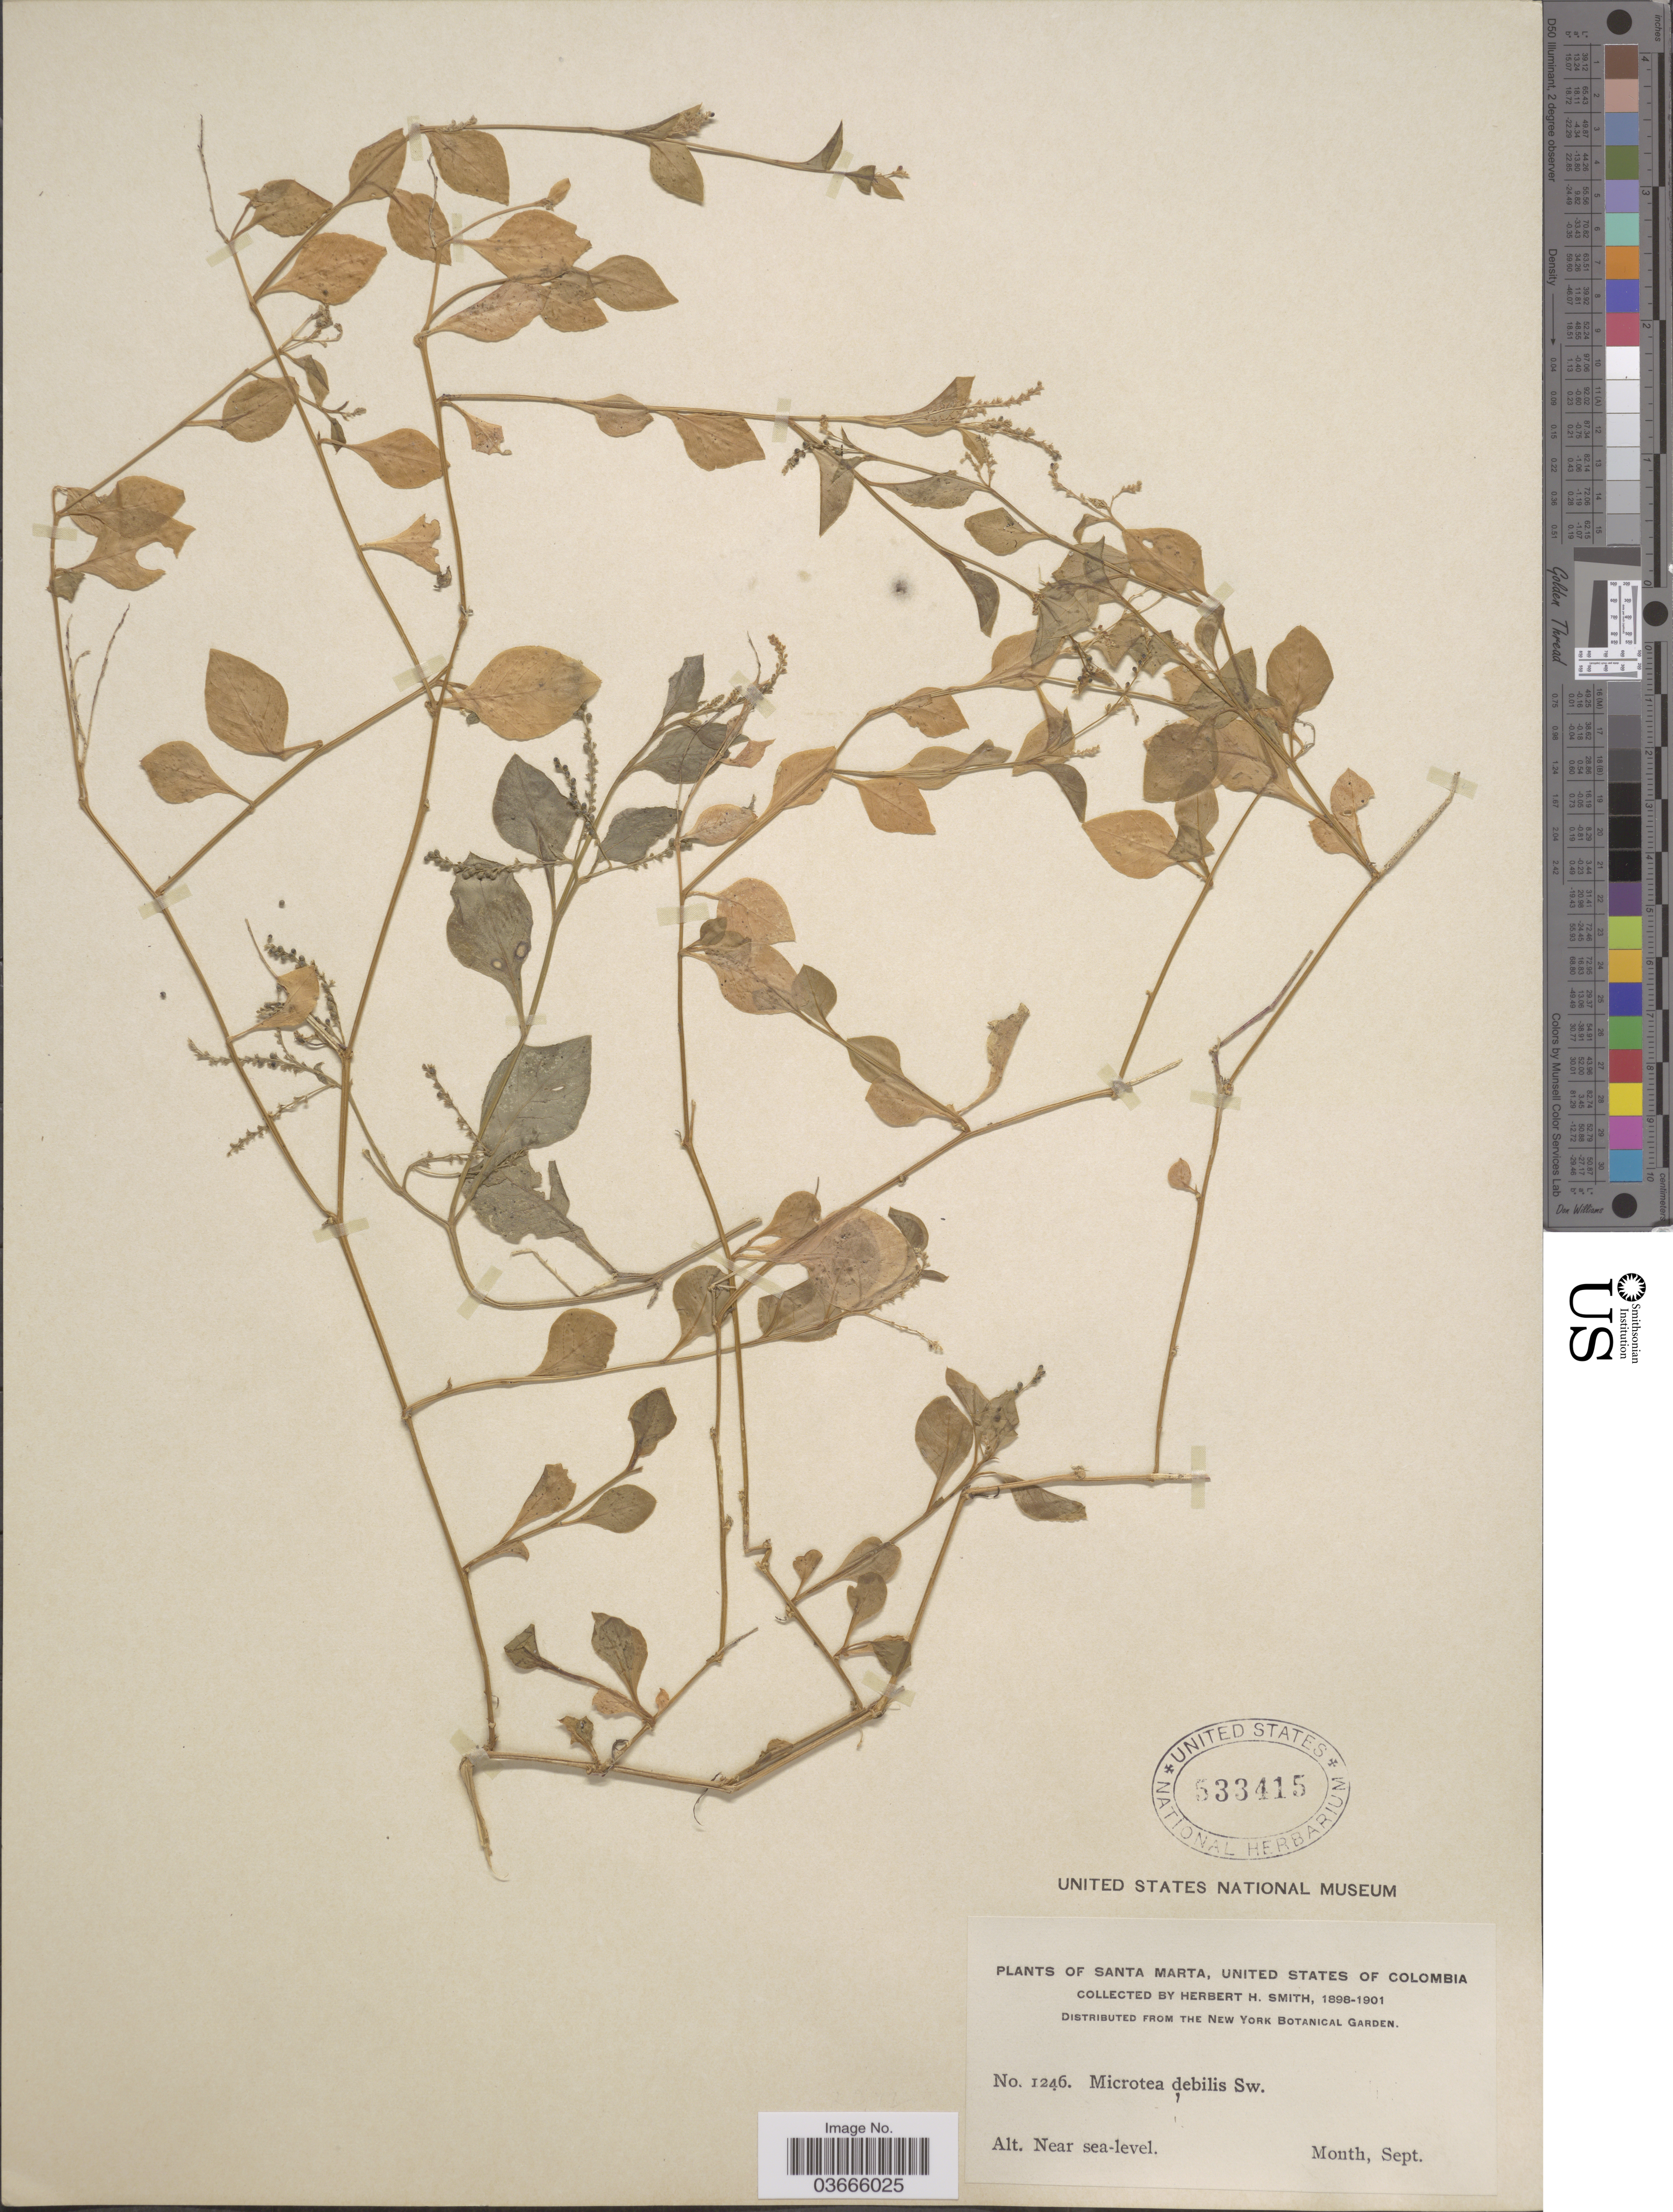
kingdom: Plantae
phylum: Tracheophyta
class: Magnoliopsida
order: Caryophyllales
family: Microteaceae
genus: Microtea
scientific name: Microtea debilis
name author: Sw.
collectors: Herbert H. Smith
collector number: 1246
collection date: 1898-09/1901-09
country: Colombia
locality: Santa Marta, United States of Colombia.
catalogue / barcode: US 533415